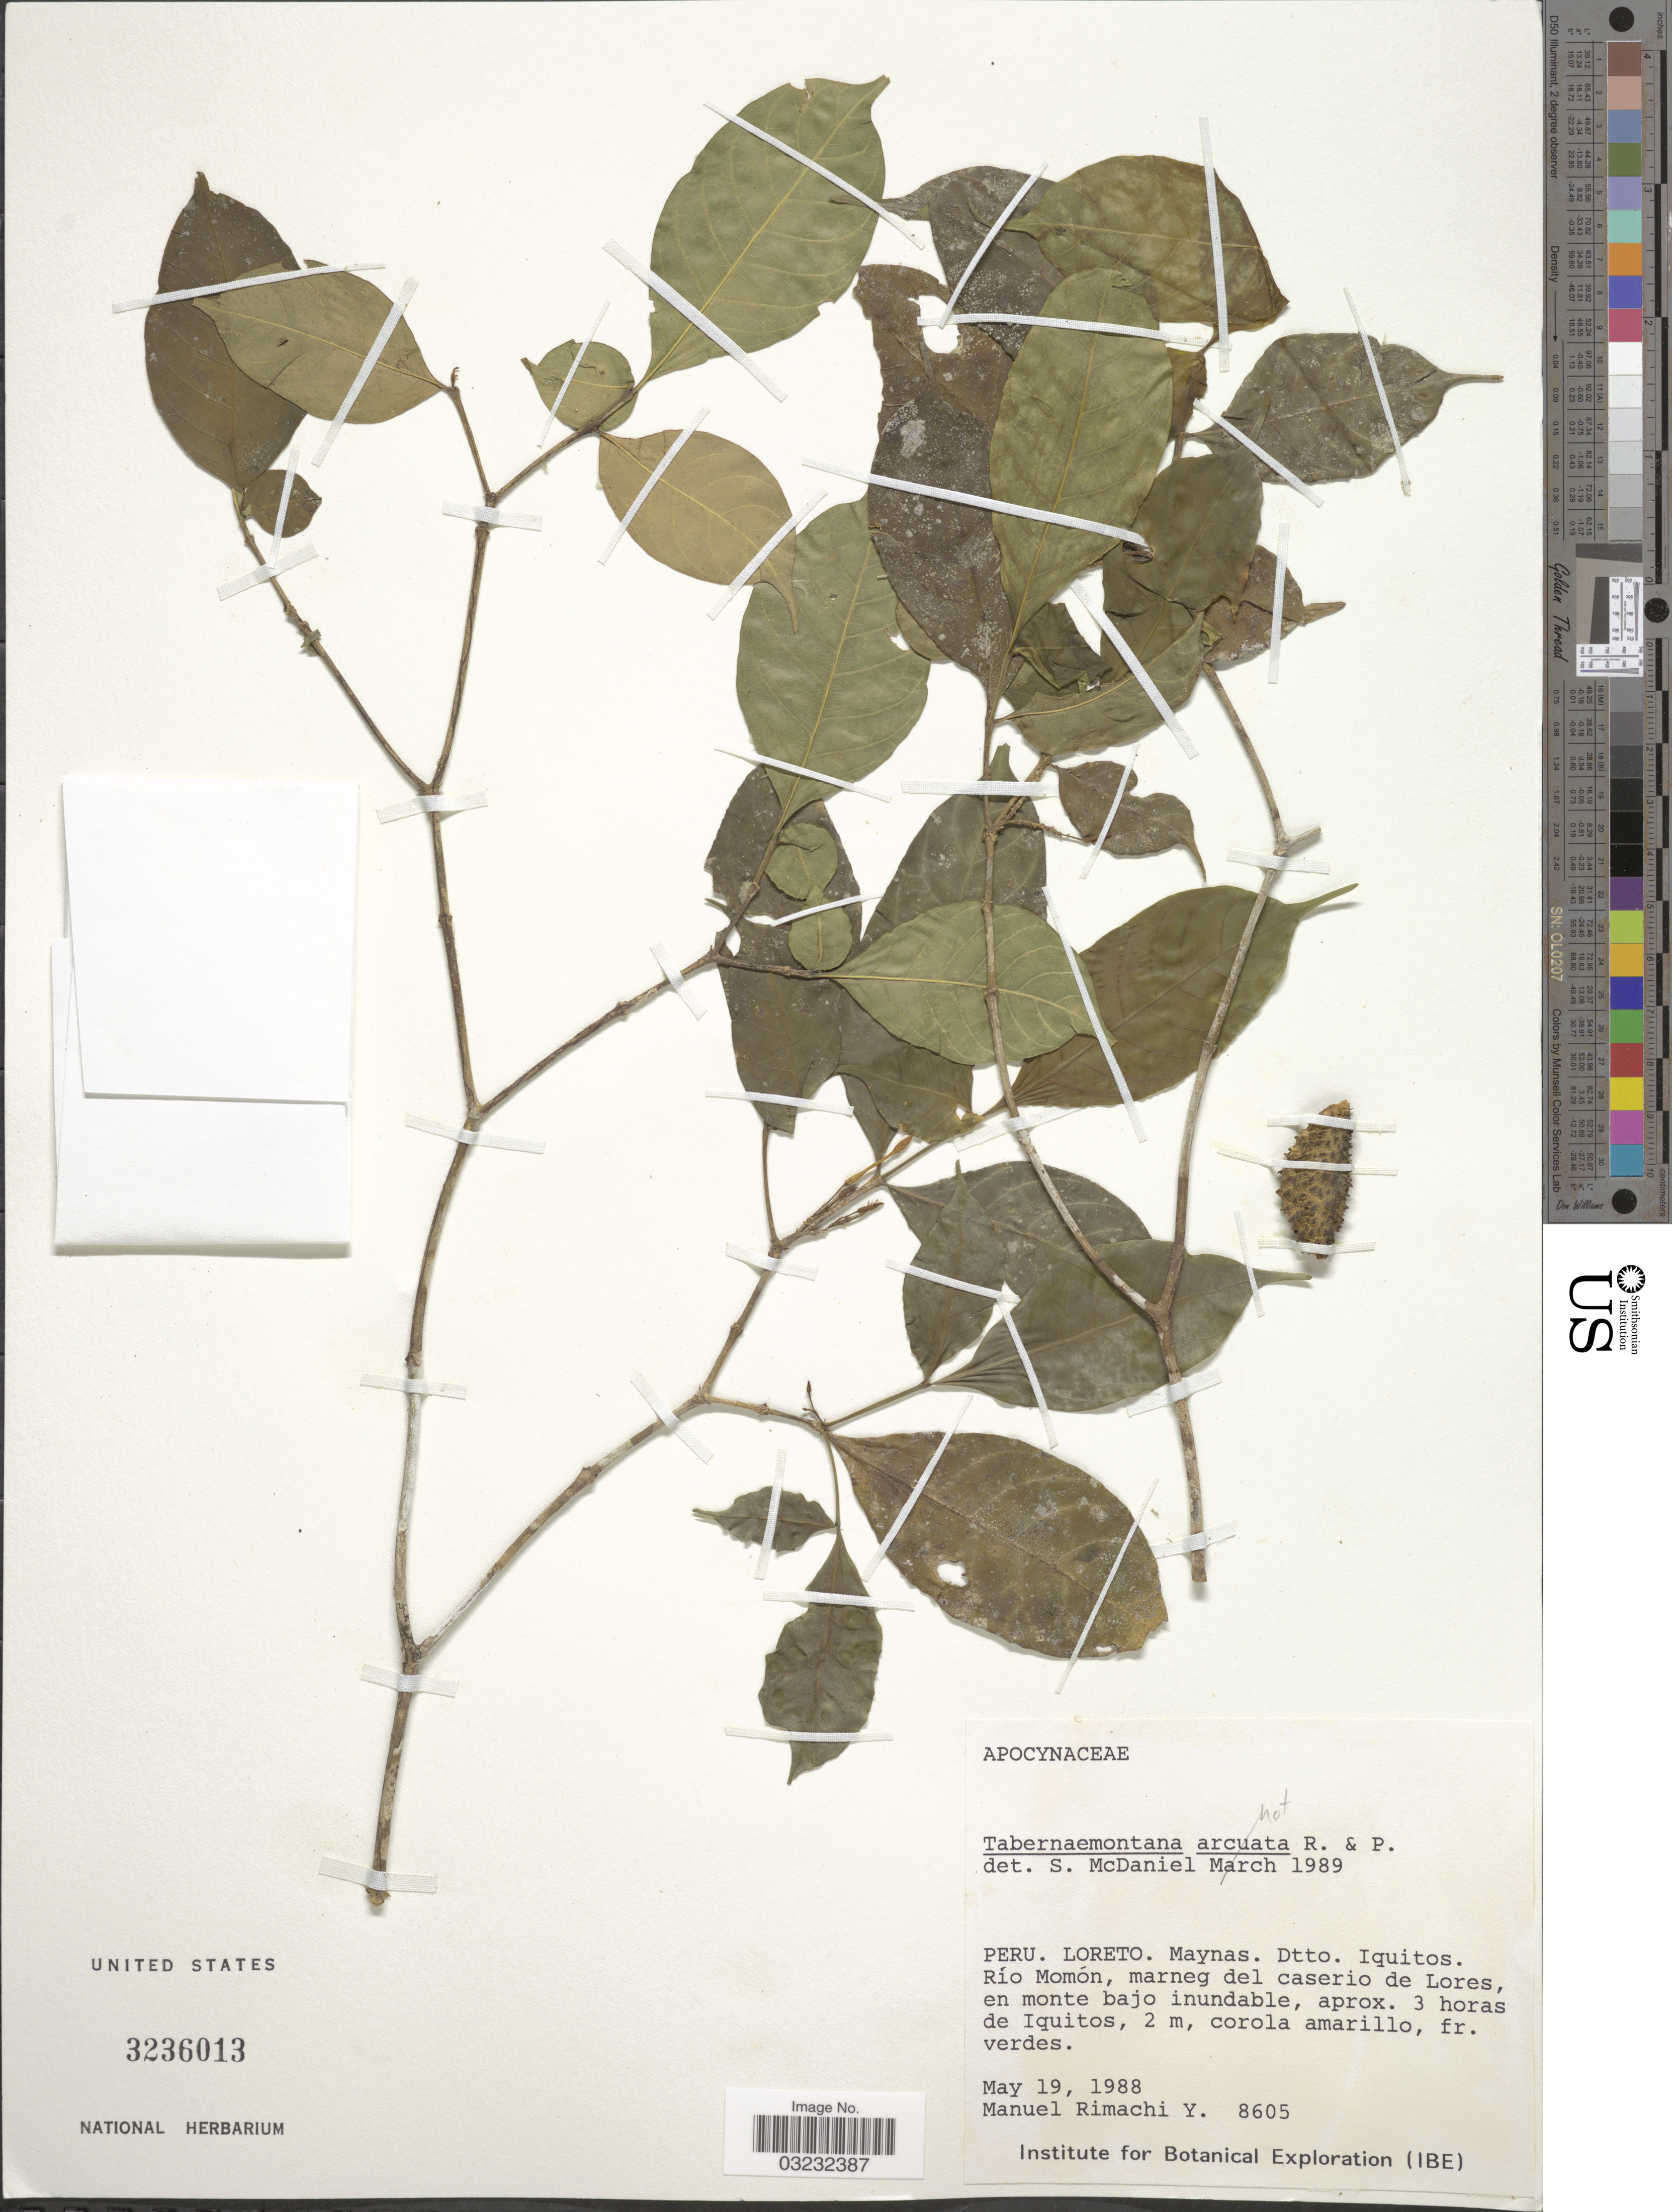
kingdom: Plantae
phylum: Tracheophyta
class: Magnoliopsida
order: Gentianales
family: Apocynaceae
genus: Tabernaemontana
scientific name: Tabernaemontana sp.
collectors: M. Rimachi Y.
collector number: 8605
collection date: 1988-05-19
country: Peru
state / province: Loreto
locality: Maynas. Dtto. Iquitos. Río Momón, marneg del caserio de Lores, en monte bajo inundable, aprox. 3 horas de Iquitos.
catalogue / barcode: US 3236013